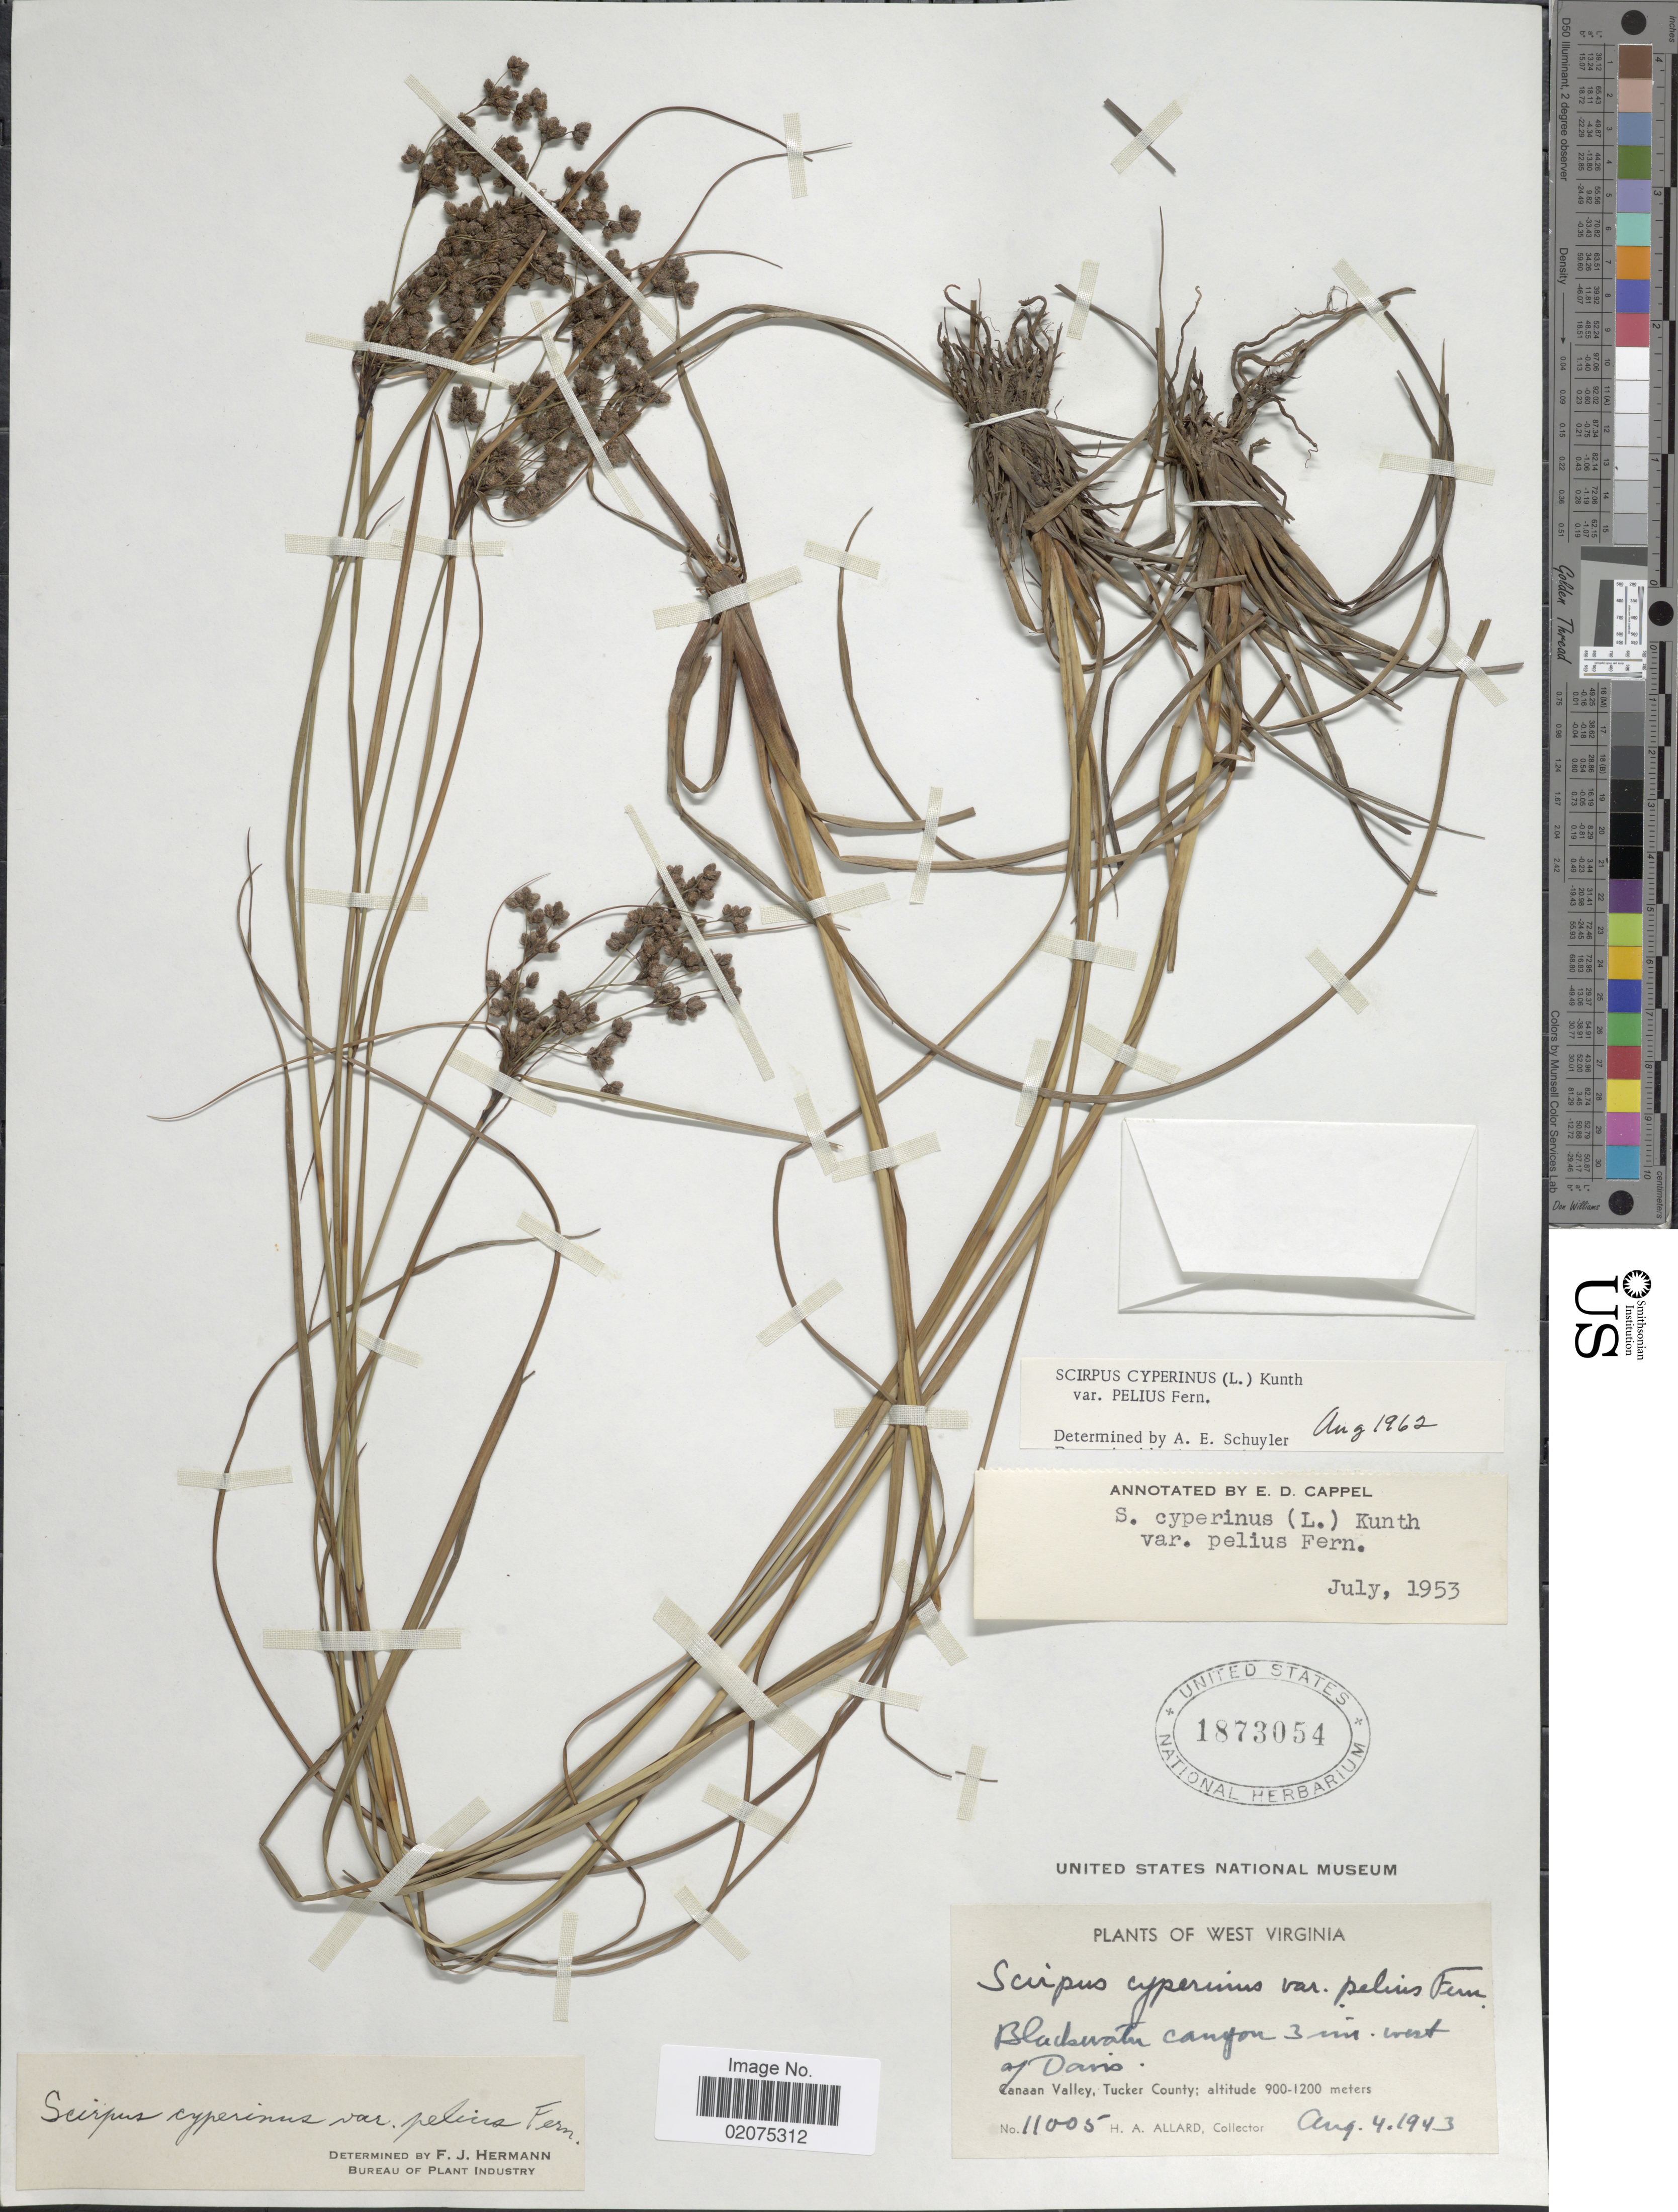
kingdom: Plantae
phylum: Tracheophyta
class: Liliopsida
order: Poales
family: Cyperaceae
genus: Scirpus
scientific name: Scirpus cyperinus var. pelius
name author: Fernald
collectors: H. A. Allard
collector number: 11005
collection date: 1943-08-04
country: United States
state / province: West Virginia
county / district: Tucker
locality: Bladswaters canyon 3 mi west of Davis, Canaan Valley, Tucker County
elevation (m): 900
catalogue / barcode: US 1873054